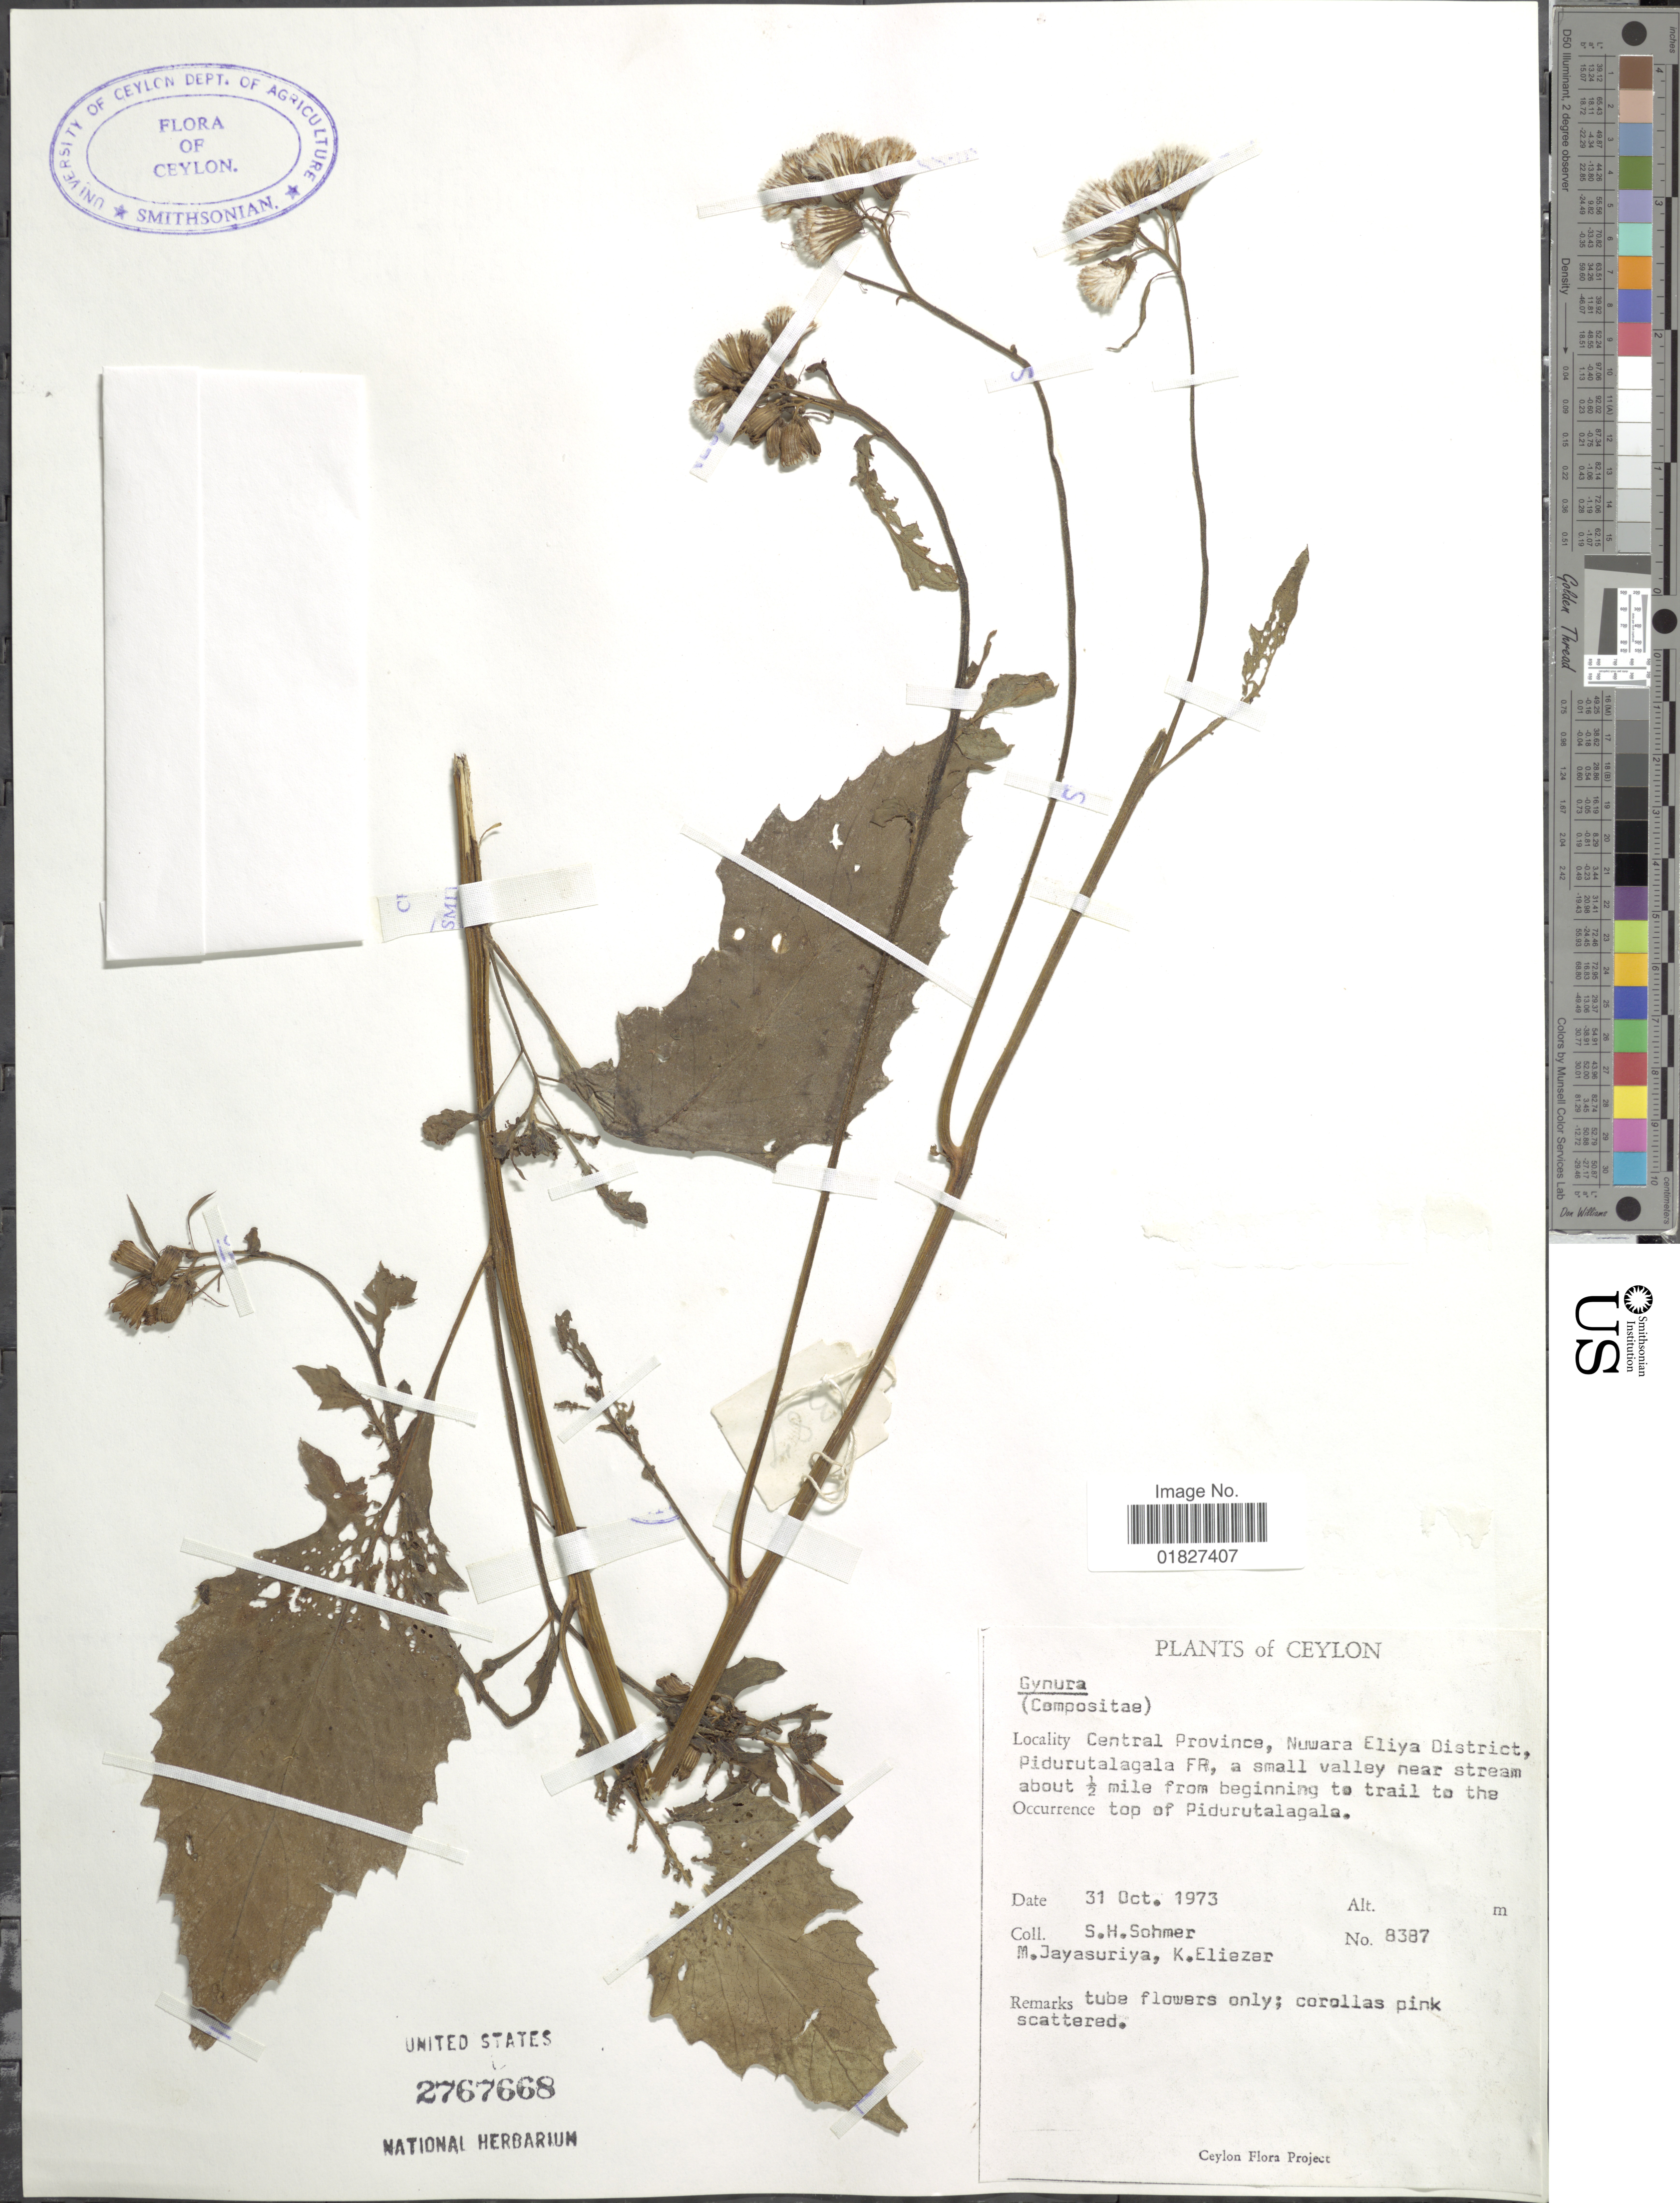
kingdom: Plantae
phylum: Tracheophyta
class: Magnoliopsida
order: Asterales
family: Asteraceae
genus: Crassocephalum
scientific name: Crassocephalum crepidioides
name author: (Benth.) S. Moore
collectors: S. H. Sohmer, M. Jayasuriya & K. Eliezer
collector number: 8387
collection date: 1973-10-31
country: Sri Lanka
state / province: Central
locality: Ceylon, Nuwara Eliya District, Pidurutalagala FR, ½ mile from beginning to trail to the top of Pidurutalagala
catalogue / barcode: US 2767668